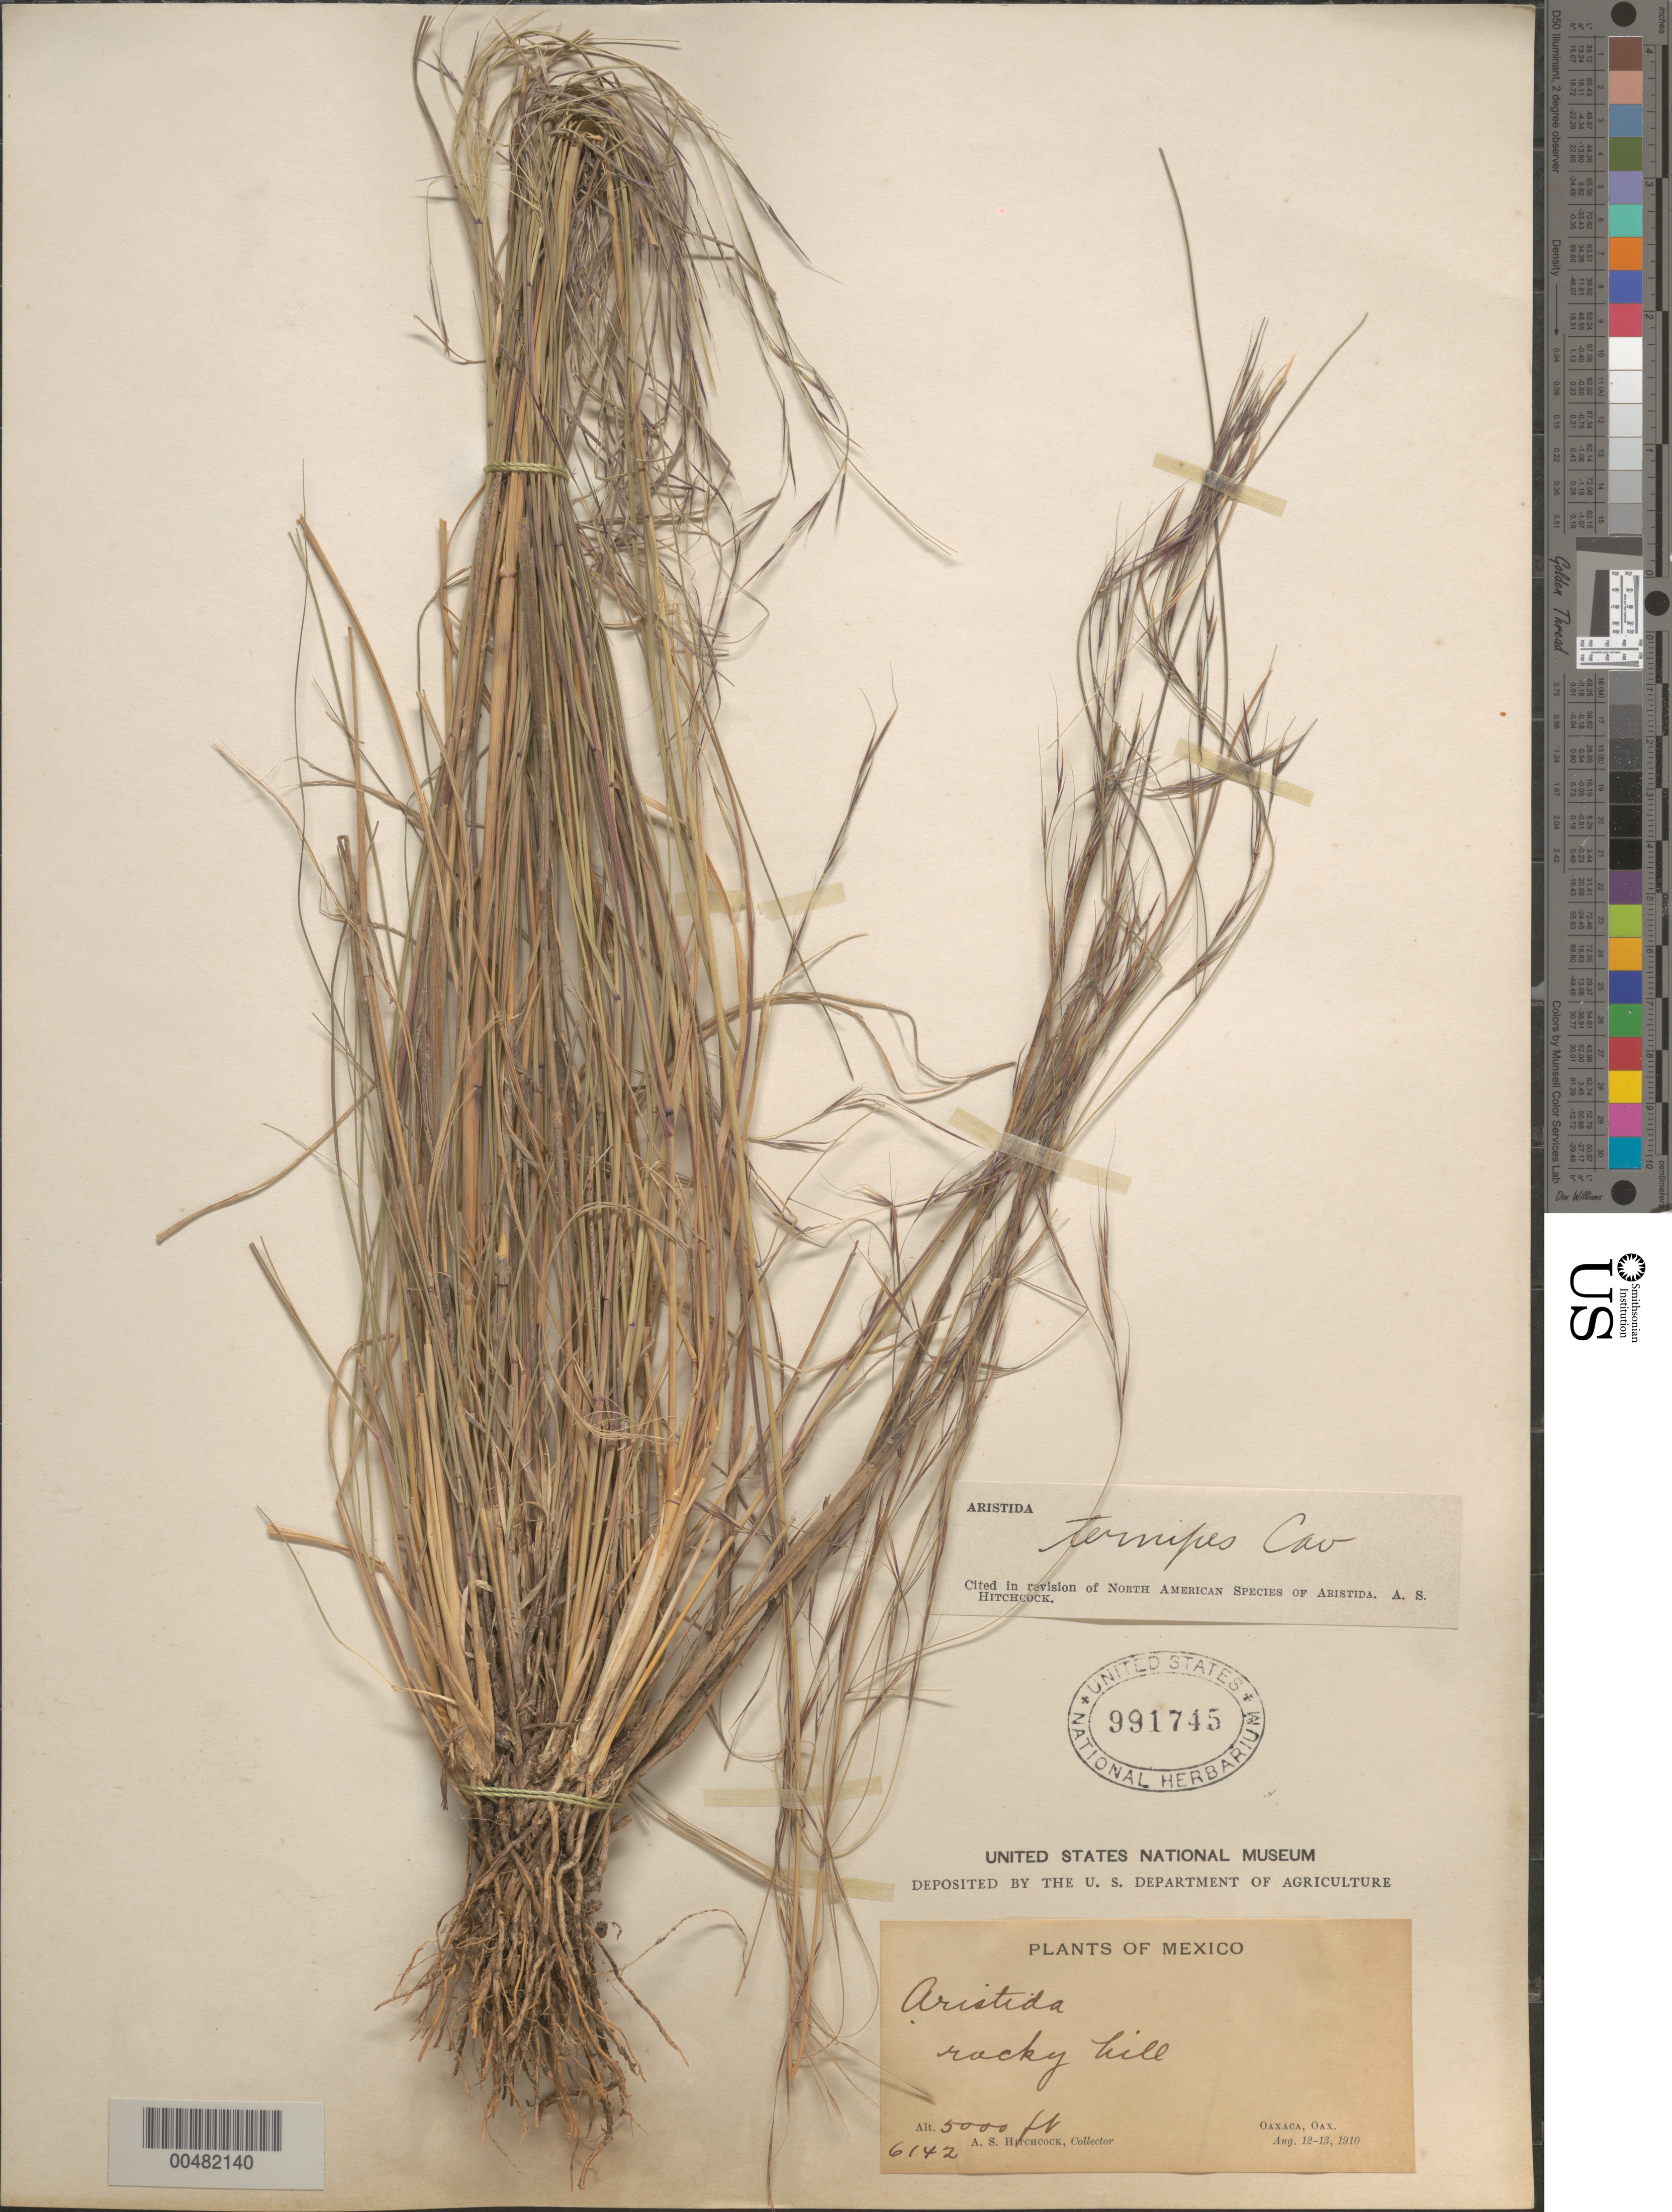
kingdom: Plantae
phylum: Tracheophyta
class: Liliopsida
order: Poales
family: Poaceae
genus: Aristida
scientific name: Aristida ternipes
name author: Cav.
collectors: A. S. Hitchcock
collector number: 6142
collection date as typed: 12 Aug 1910 to 13 Aug 1910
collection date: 1910-08-12/1910-08-13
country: Mexico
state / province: Oaxaca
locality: Oaxaca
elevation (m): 1524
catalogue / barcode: US 991745